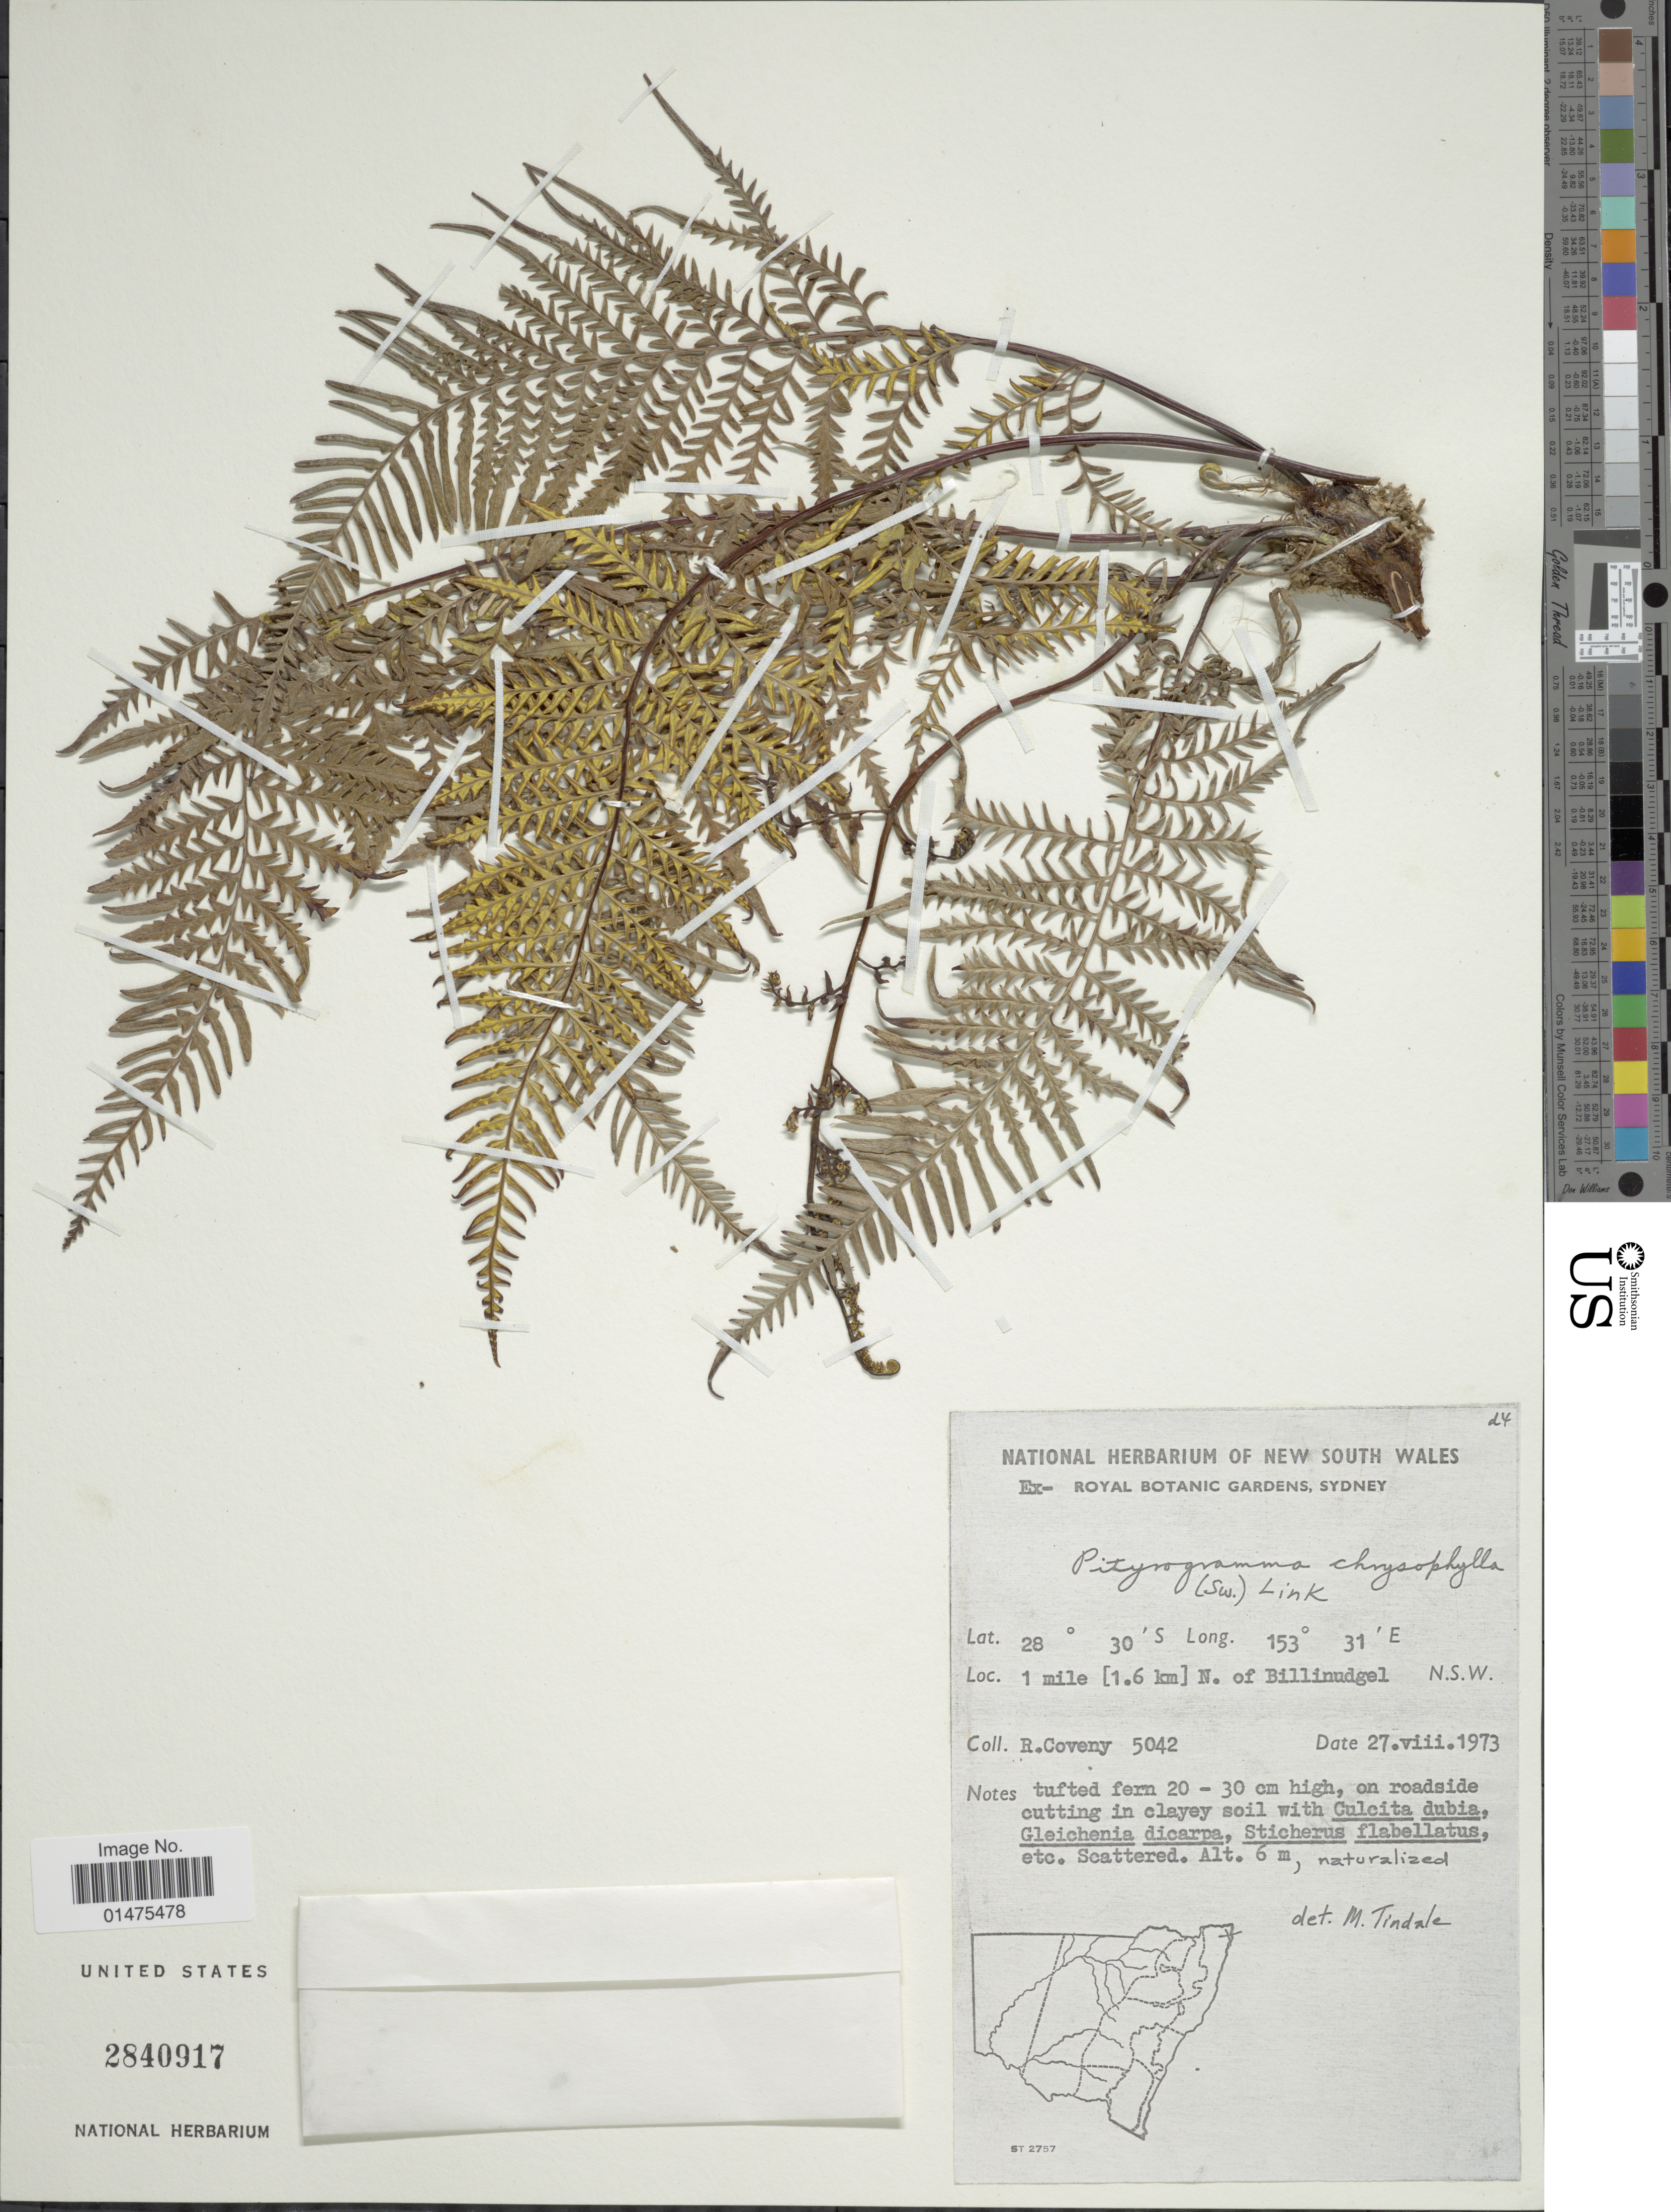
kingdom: Plantae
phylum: Tracheophyta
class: Polypodiopsida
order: Polypodiales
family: Pteridaceae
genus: Pityrogramma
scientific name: Pityrogramma austroamericana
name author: Domin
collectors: R. Coveny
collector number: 5042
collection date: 1973-08-27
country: Australia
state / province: New South Wales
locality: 1 mile [1.6 km] N. of Billinudgel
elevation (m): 6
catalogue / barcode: US 2840917